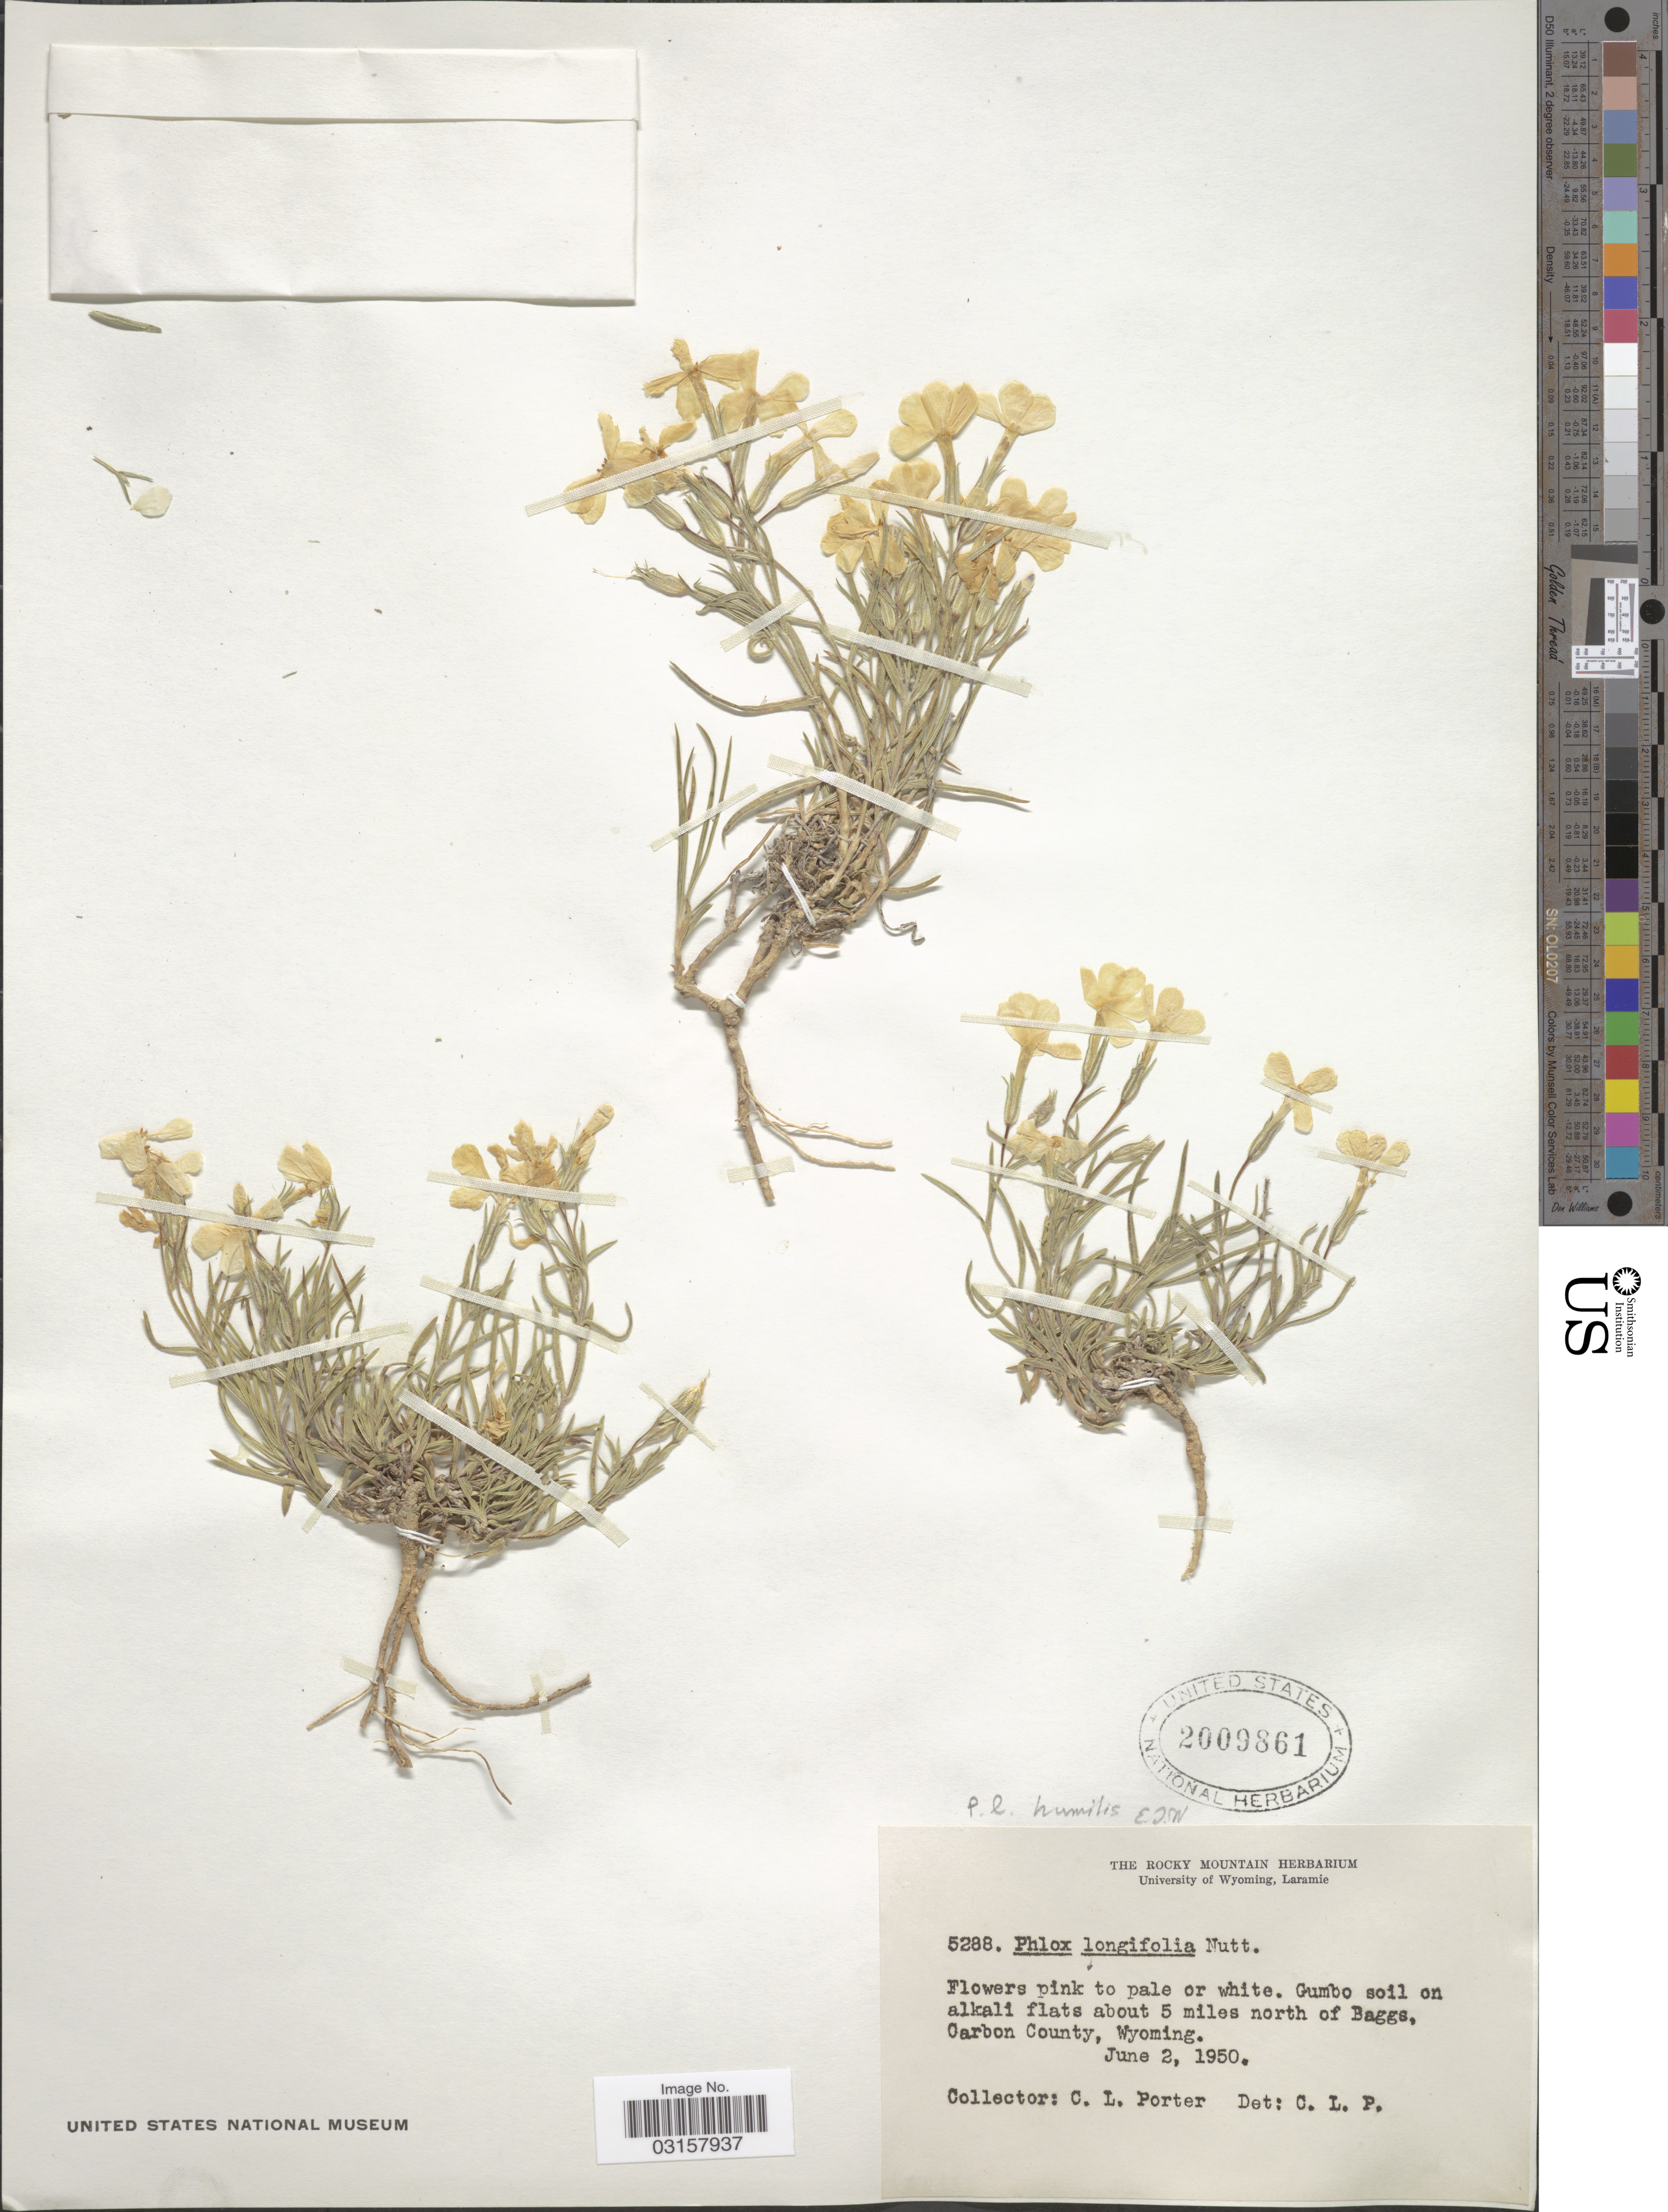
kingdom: Plantae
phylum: Tracheophyta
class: Magnoliopsida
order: Ericales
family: Polemoniaceae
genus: Phlox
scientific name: Phlox longifolia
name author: Nutt.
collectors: C. L. Porter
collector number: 5288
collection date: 1950-06-02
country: United States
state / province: Wyoming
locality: Gumbo soil on alkali flats about 5 miles north of Baggs, Garbon County.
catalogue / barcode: US 2009861